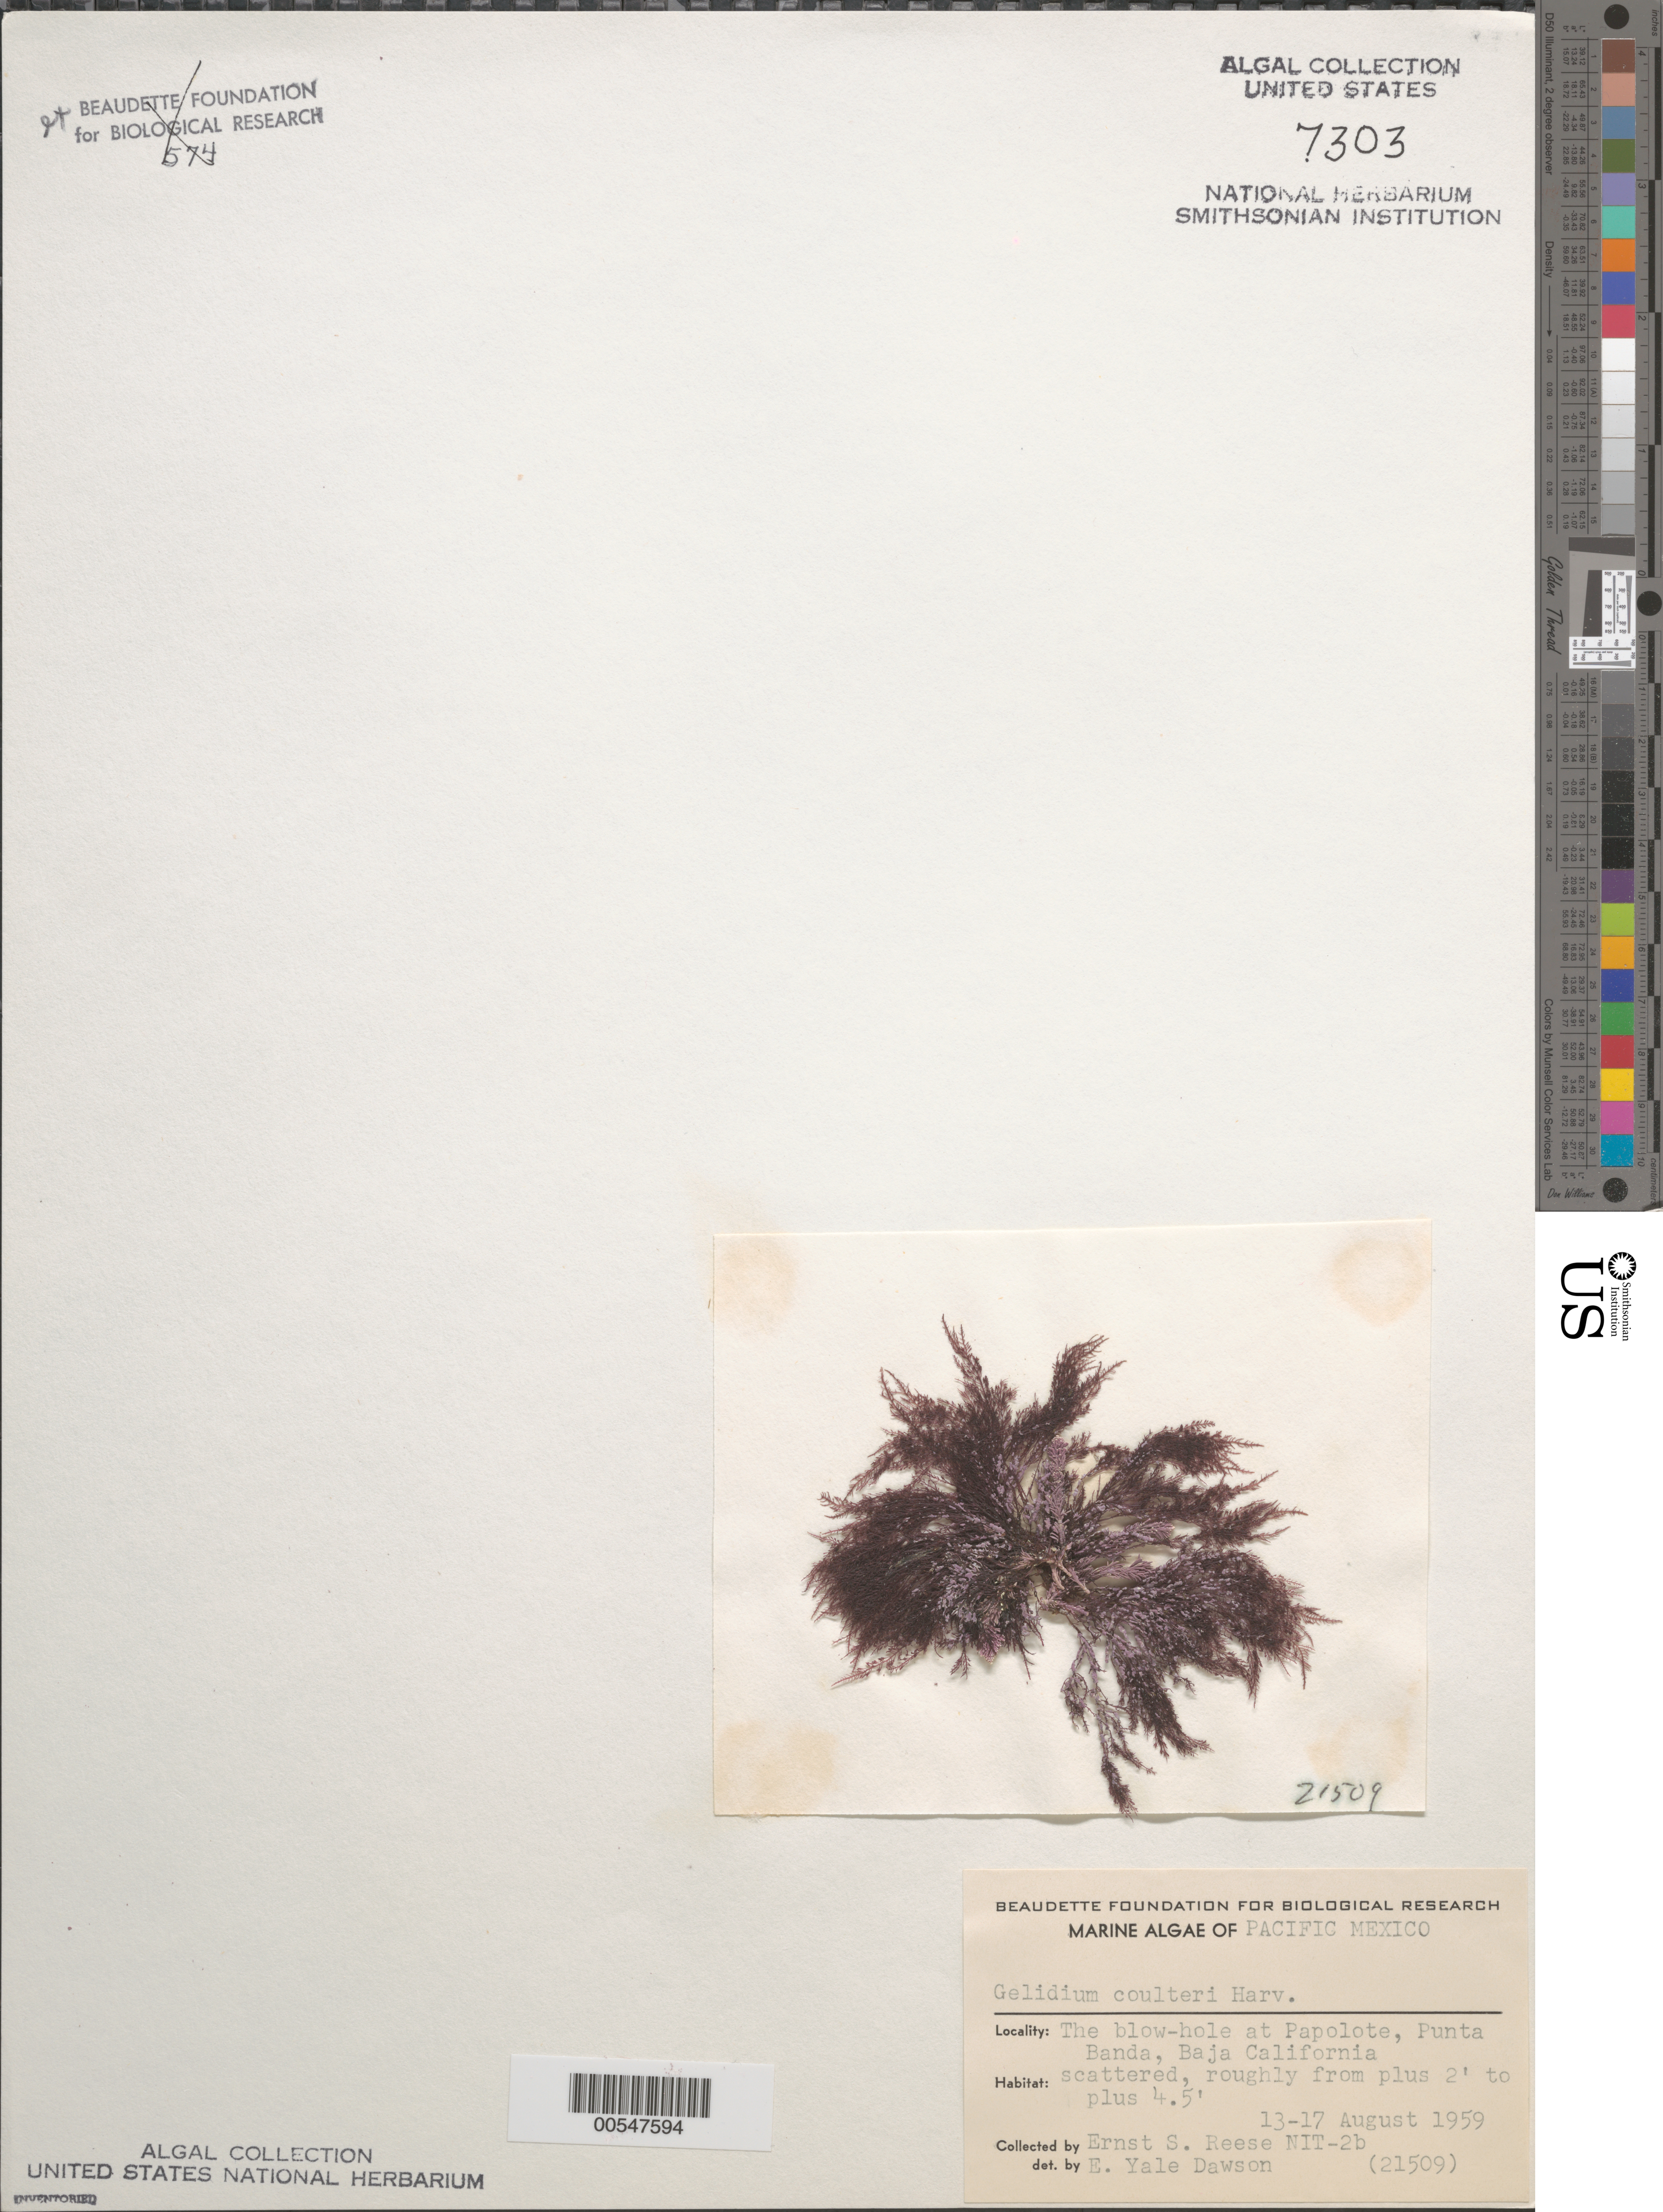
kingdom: Plantae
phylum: Rhodophyta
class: Florideophyceae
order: Gelidiales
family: Gelidiaceae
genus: Gelidium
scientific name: Gelidium coulteri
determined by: Dawson, E. Y.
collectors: E. Reese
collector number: EYD 21509 & NIT-2B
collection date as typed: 13 Aug 1959 to 17 Aug 1959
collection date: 1959-08-13/1959-08-17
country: Mexico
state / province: Baja California Norte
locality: Blow Hole, Papolote, Punta Banda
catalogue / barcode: US 7303